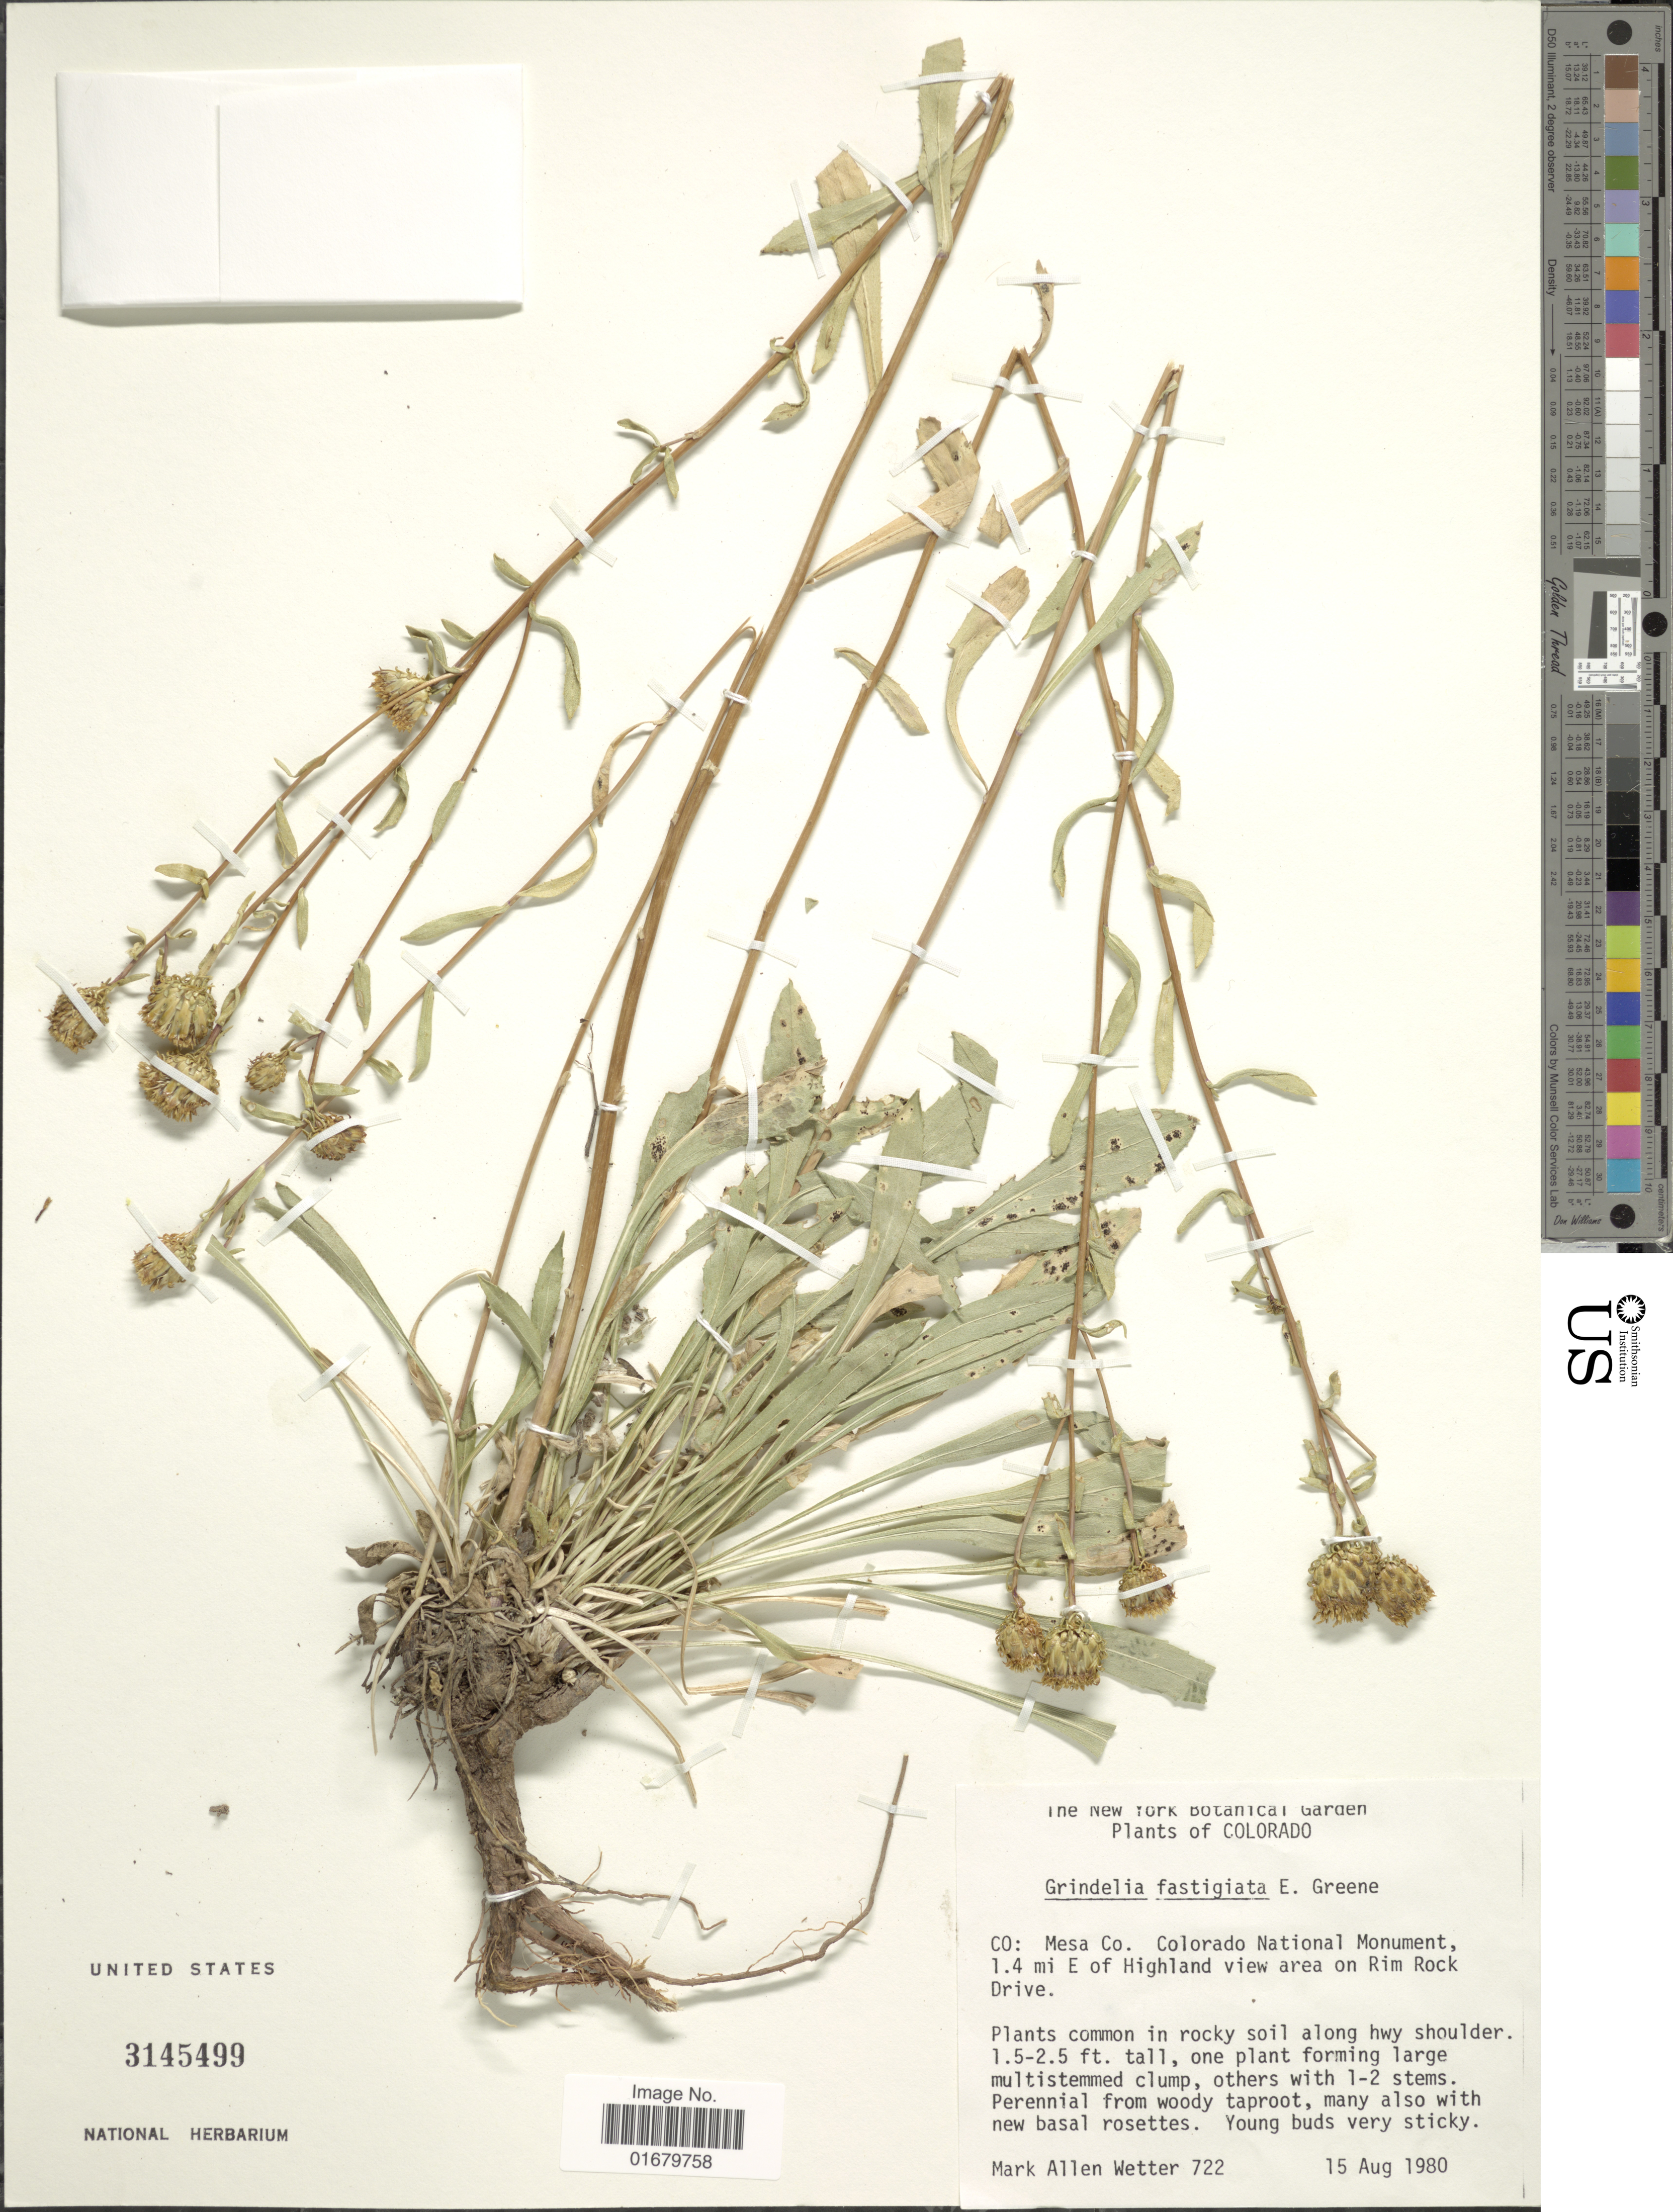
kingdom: Plantae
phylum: Tracheophyta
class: Magnoliopsida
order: Asterales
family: Asteraceae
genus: Grindelia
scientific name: Grindelia fastigiata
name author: Greene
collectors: M. Wetter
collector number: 722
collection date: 1980-08-15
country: United States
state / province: Colorado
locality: Co: Mesa Co. Colorado National Monument, 1. 4 mi E of Highland view area on Rim Rock Drive.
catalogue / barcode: US 3145499